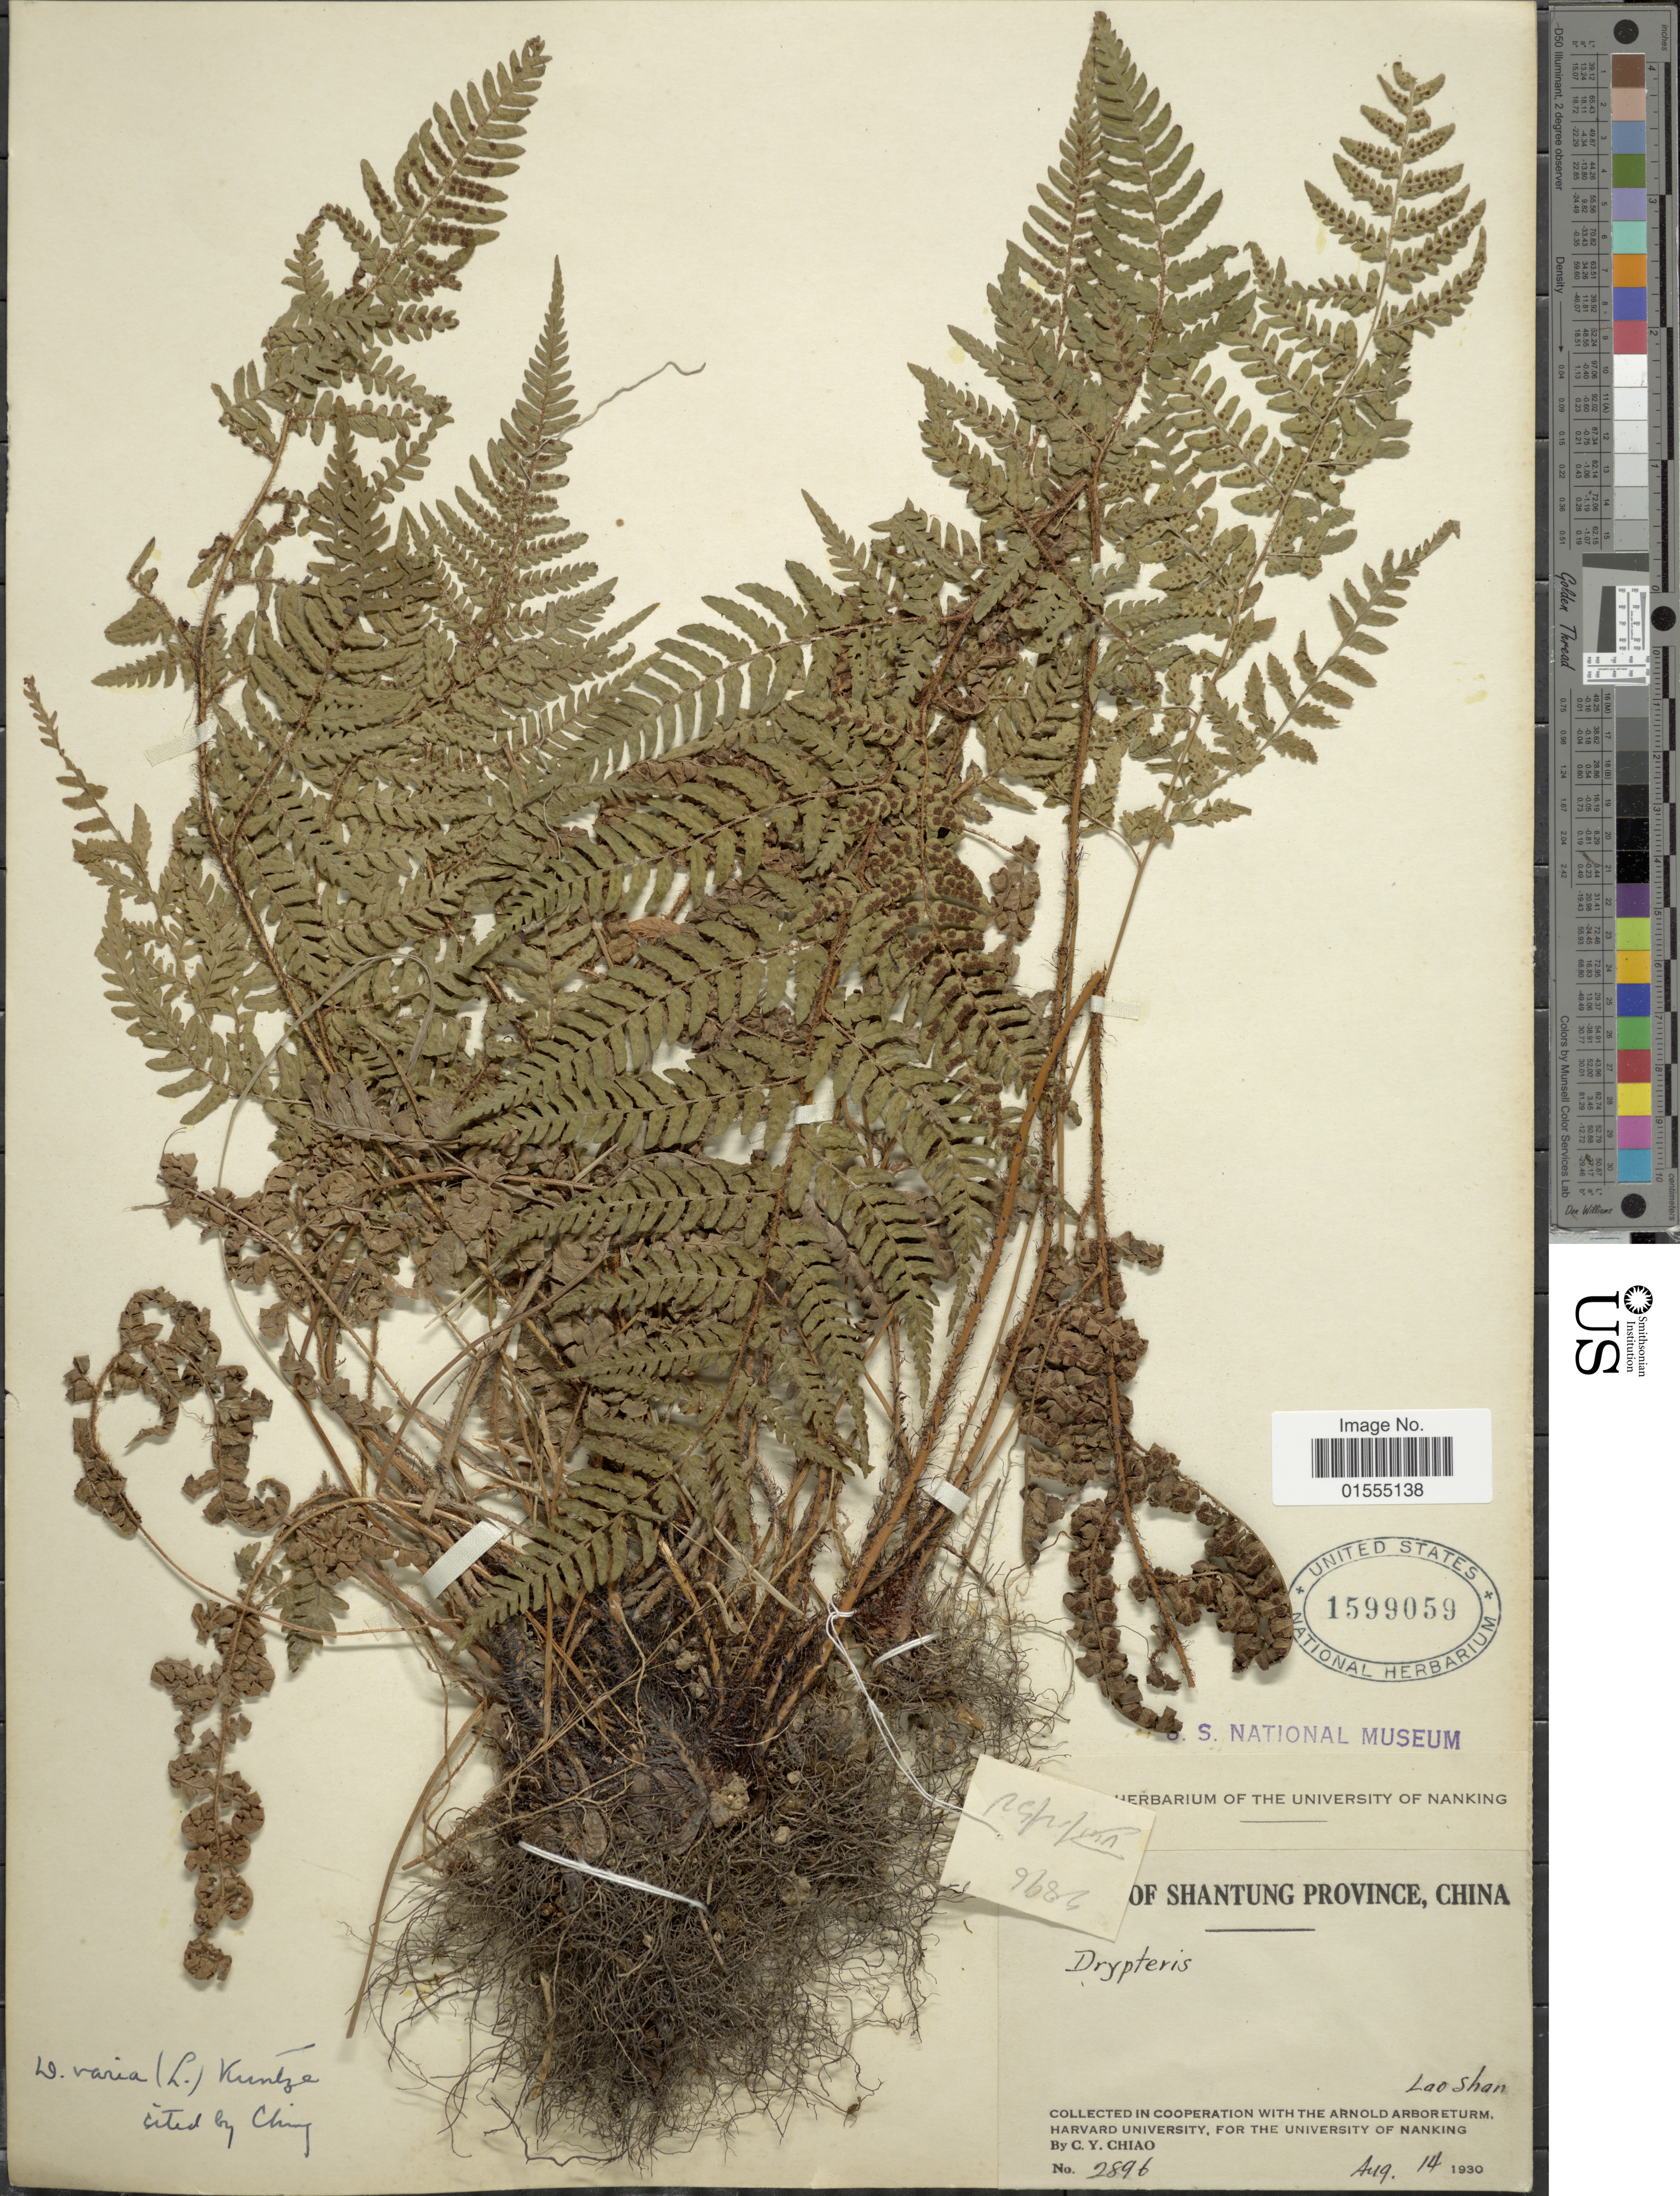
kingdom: Plantae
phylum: Tracheophyta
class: Polypodiopsida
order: Polypodiales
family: Dryopteridaceae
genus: Dryopteris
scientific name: Dryopteris varia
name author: (L.) Kuntze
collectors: C. Y. Chiao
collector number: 2896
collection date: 1930-08-14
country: China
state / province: Shandong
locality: Shantung Province, lao Shan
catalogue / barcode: US 1599059